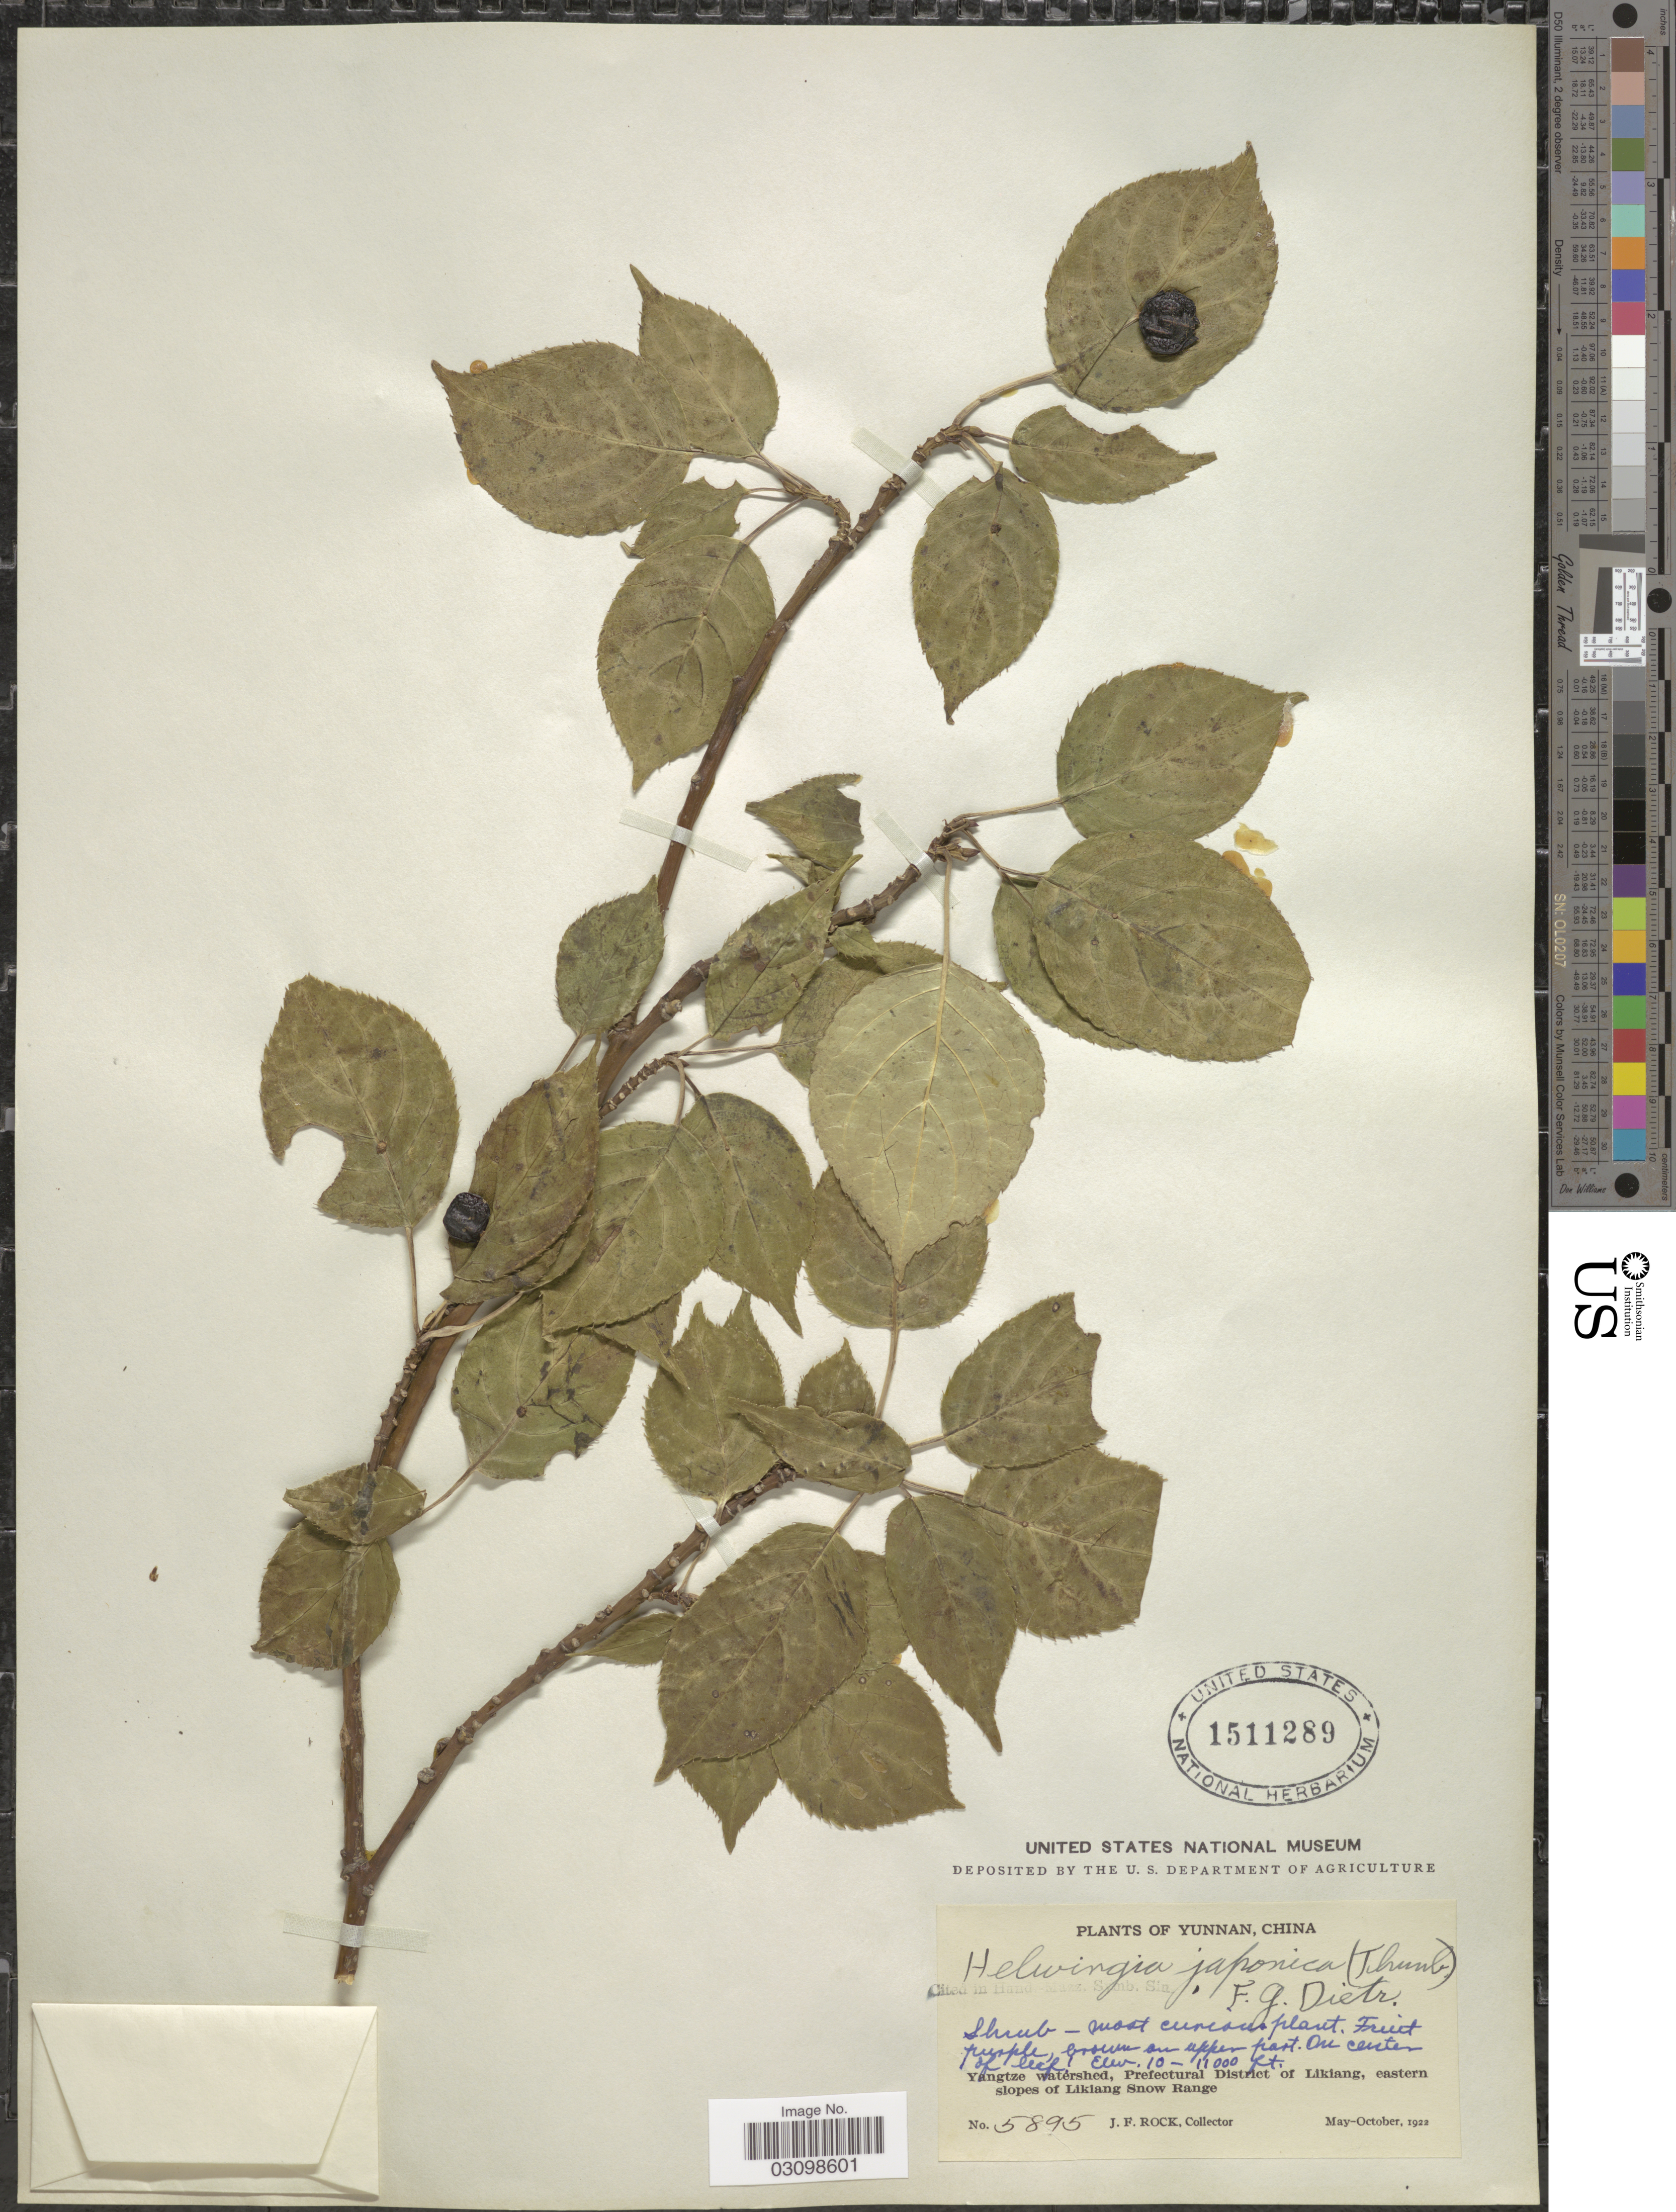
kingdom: Plantae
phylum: Tracheophyta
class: Magnoliopsida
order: Aquifoliales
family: Helwingiaceae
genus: Helwingia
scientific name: Helwingia japonica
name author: (Thunb.) Dietr.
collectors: J. Rock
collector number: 5895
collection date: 1922-05/1922-10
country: China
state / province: Yunnan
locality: Yangtze watershed, Prefectural District of Likiang, eastern slopes of Likiang Snow Range.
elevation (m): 3048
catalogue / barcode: US 1511289